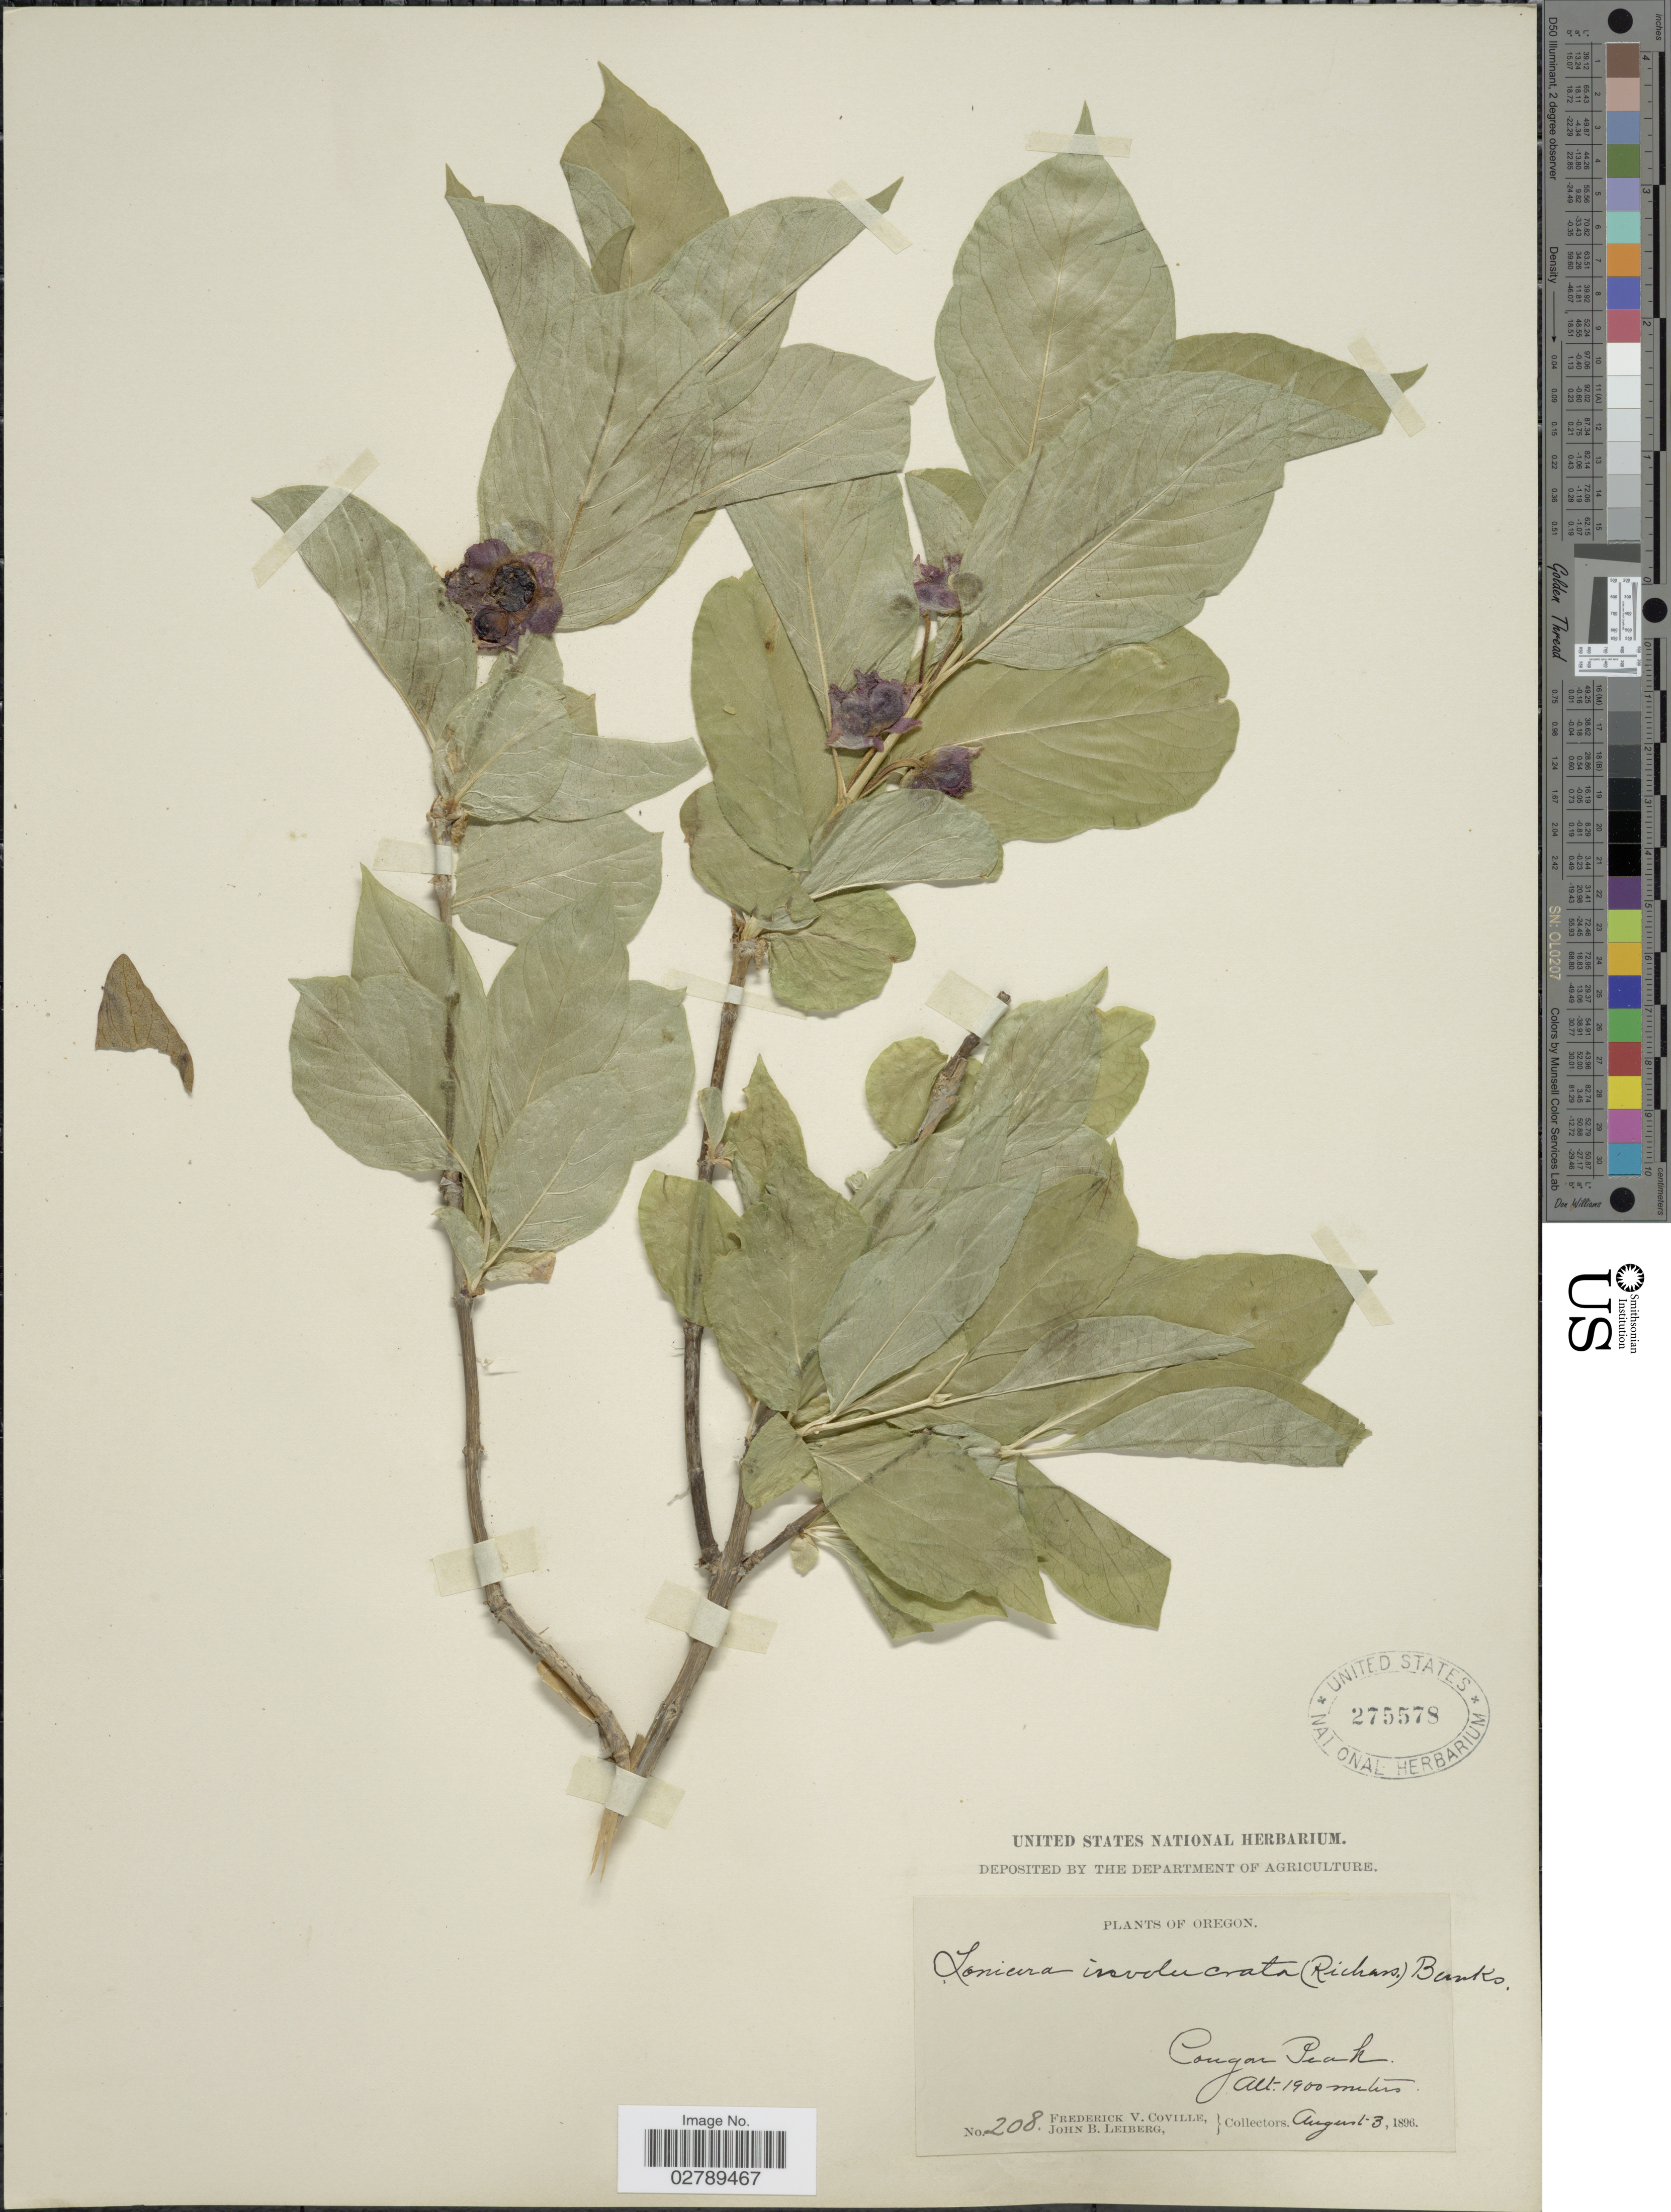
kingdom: Plantae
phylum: Tracheophyta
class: Magnoliopsida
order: Dipsacales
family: Caprifoliaceae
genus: Lonicera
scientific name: Lonicera involucrata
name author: (Richardson) Banks ex Spreng.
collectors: F. V. Coville & J. B. Leiberg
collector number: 208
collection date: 1896-08-03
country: United States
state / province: Oregon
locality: Cougor Peak.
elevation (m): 1900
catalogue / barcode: US 275578